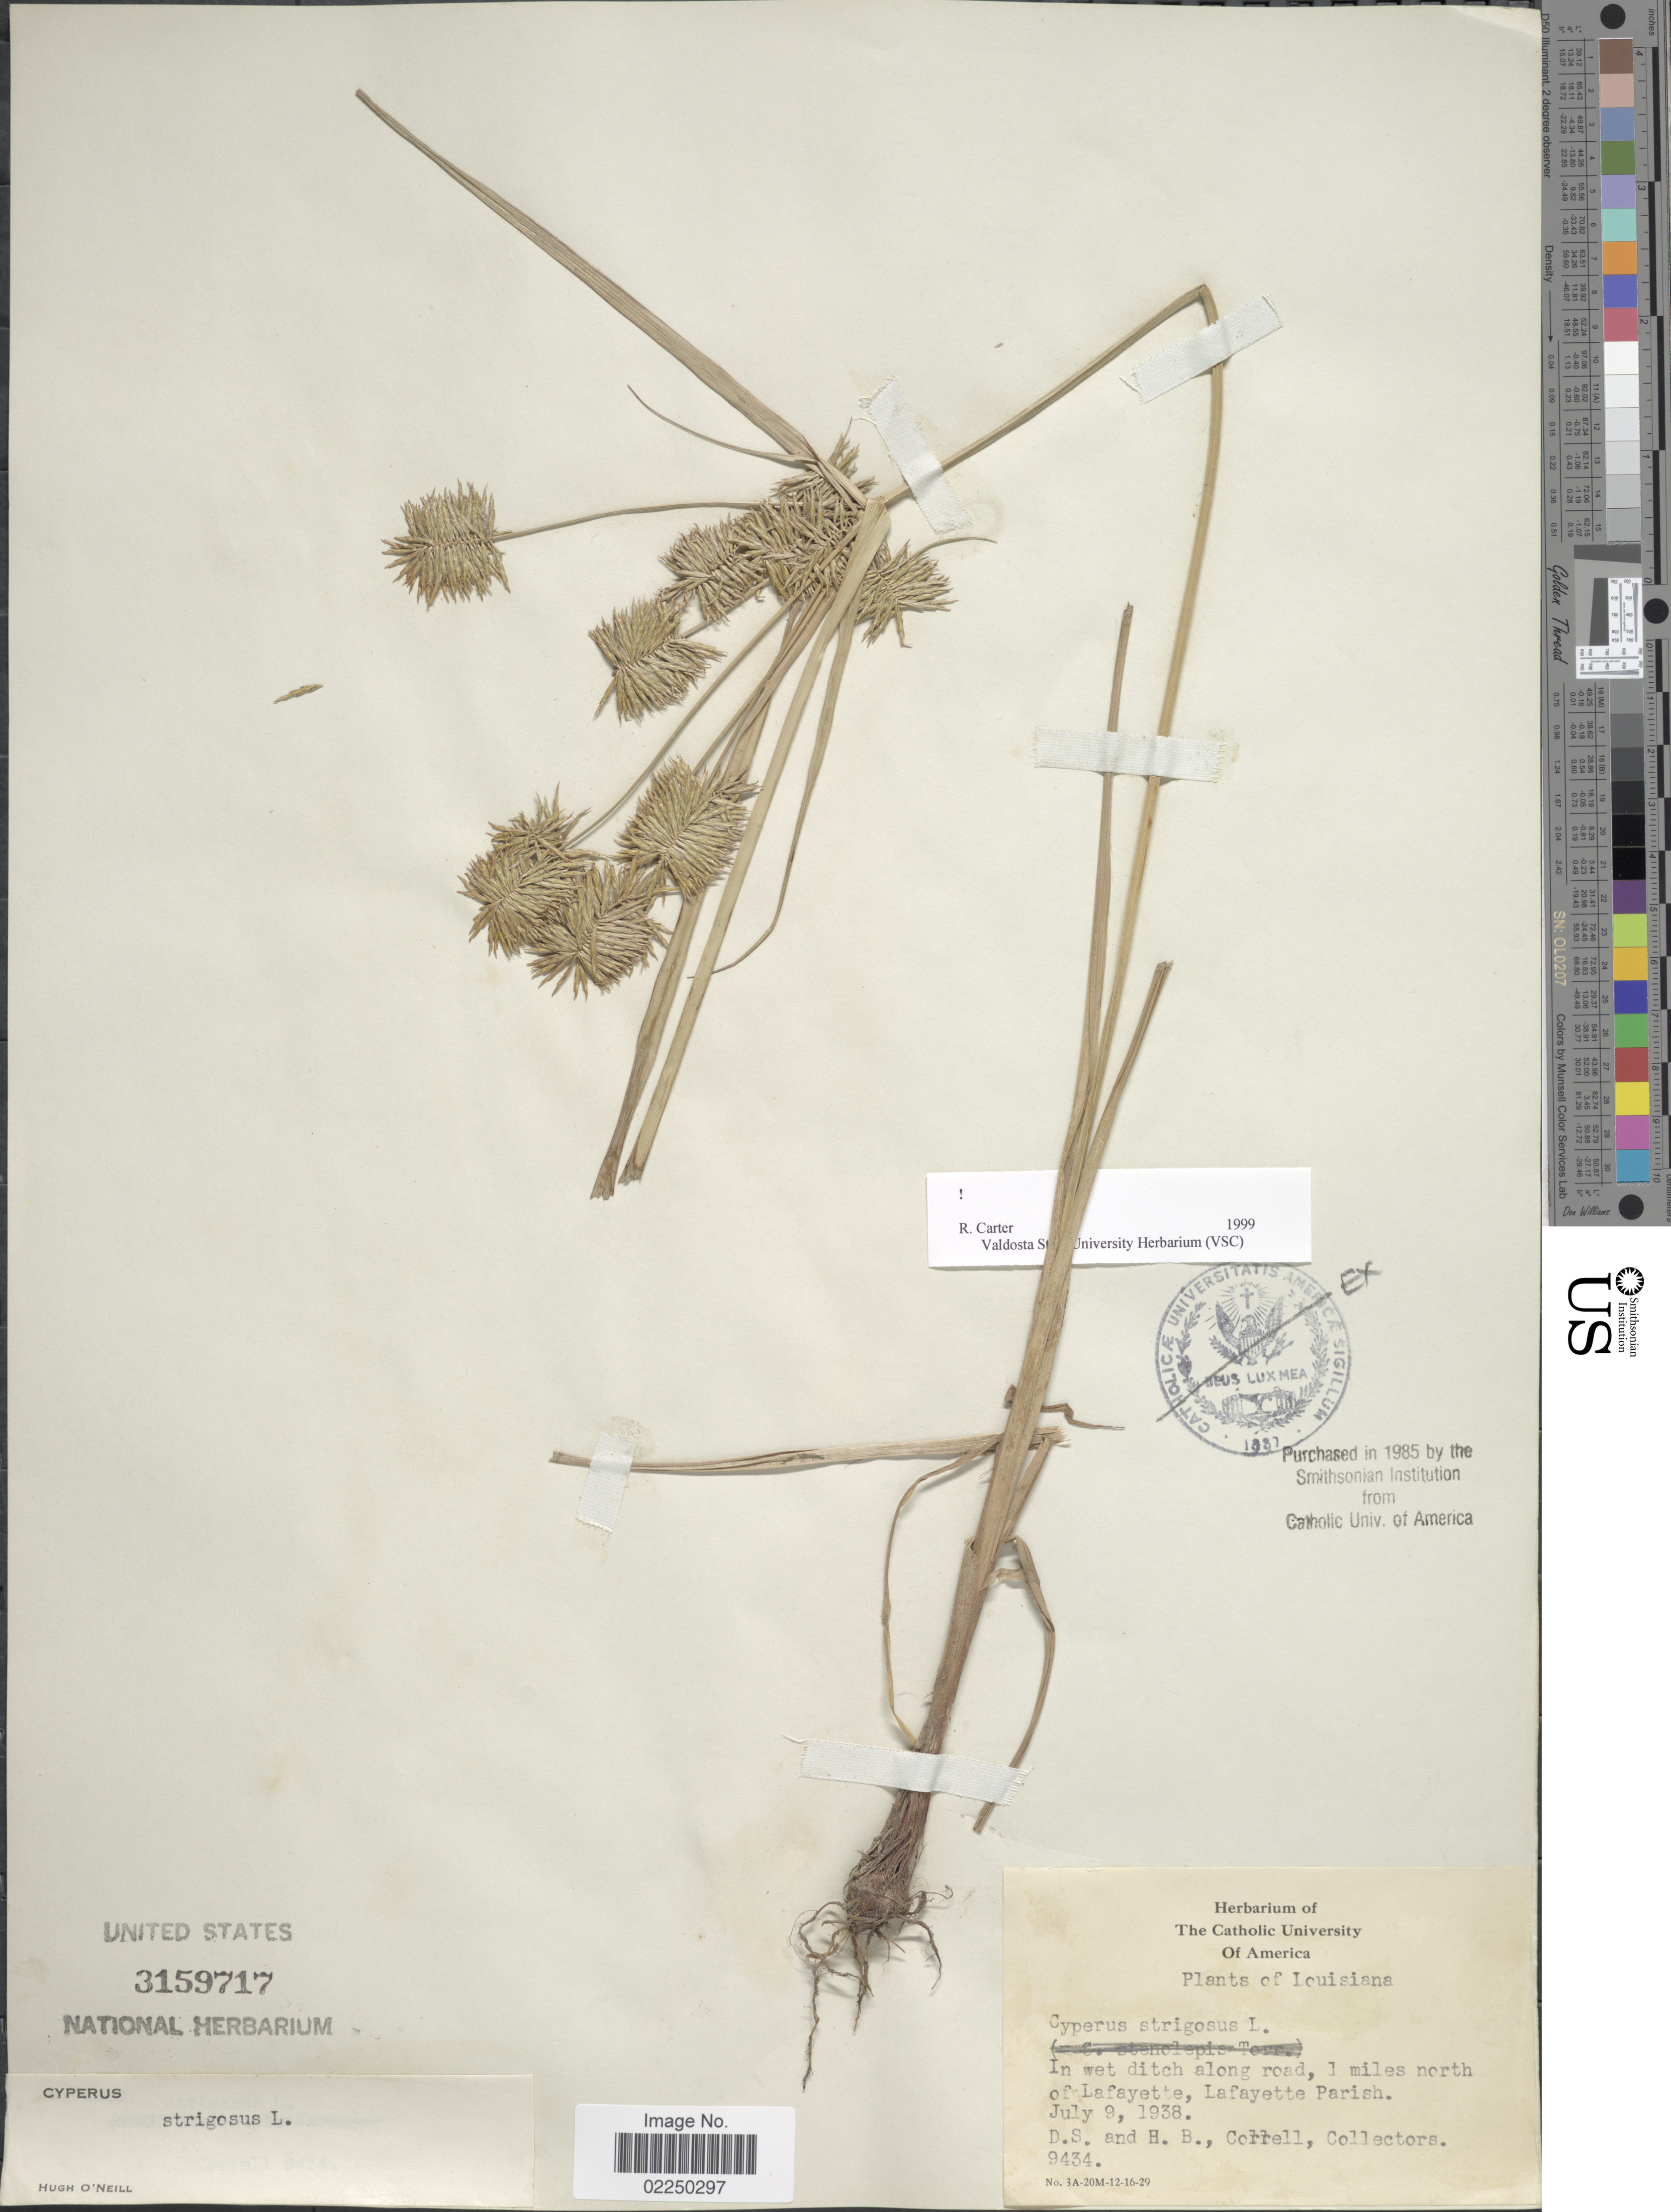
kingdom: Plantae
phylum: Tracheophyta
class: Liliopsida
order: Poales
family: Cyperaceae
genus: Cyperus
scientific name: Cyperus strigosus L.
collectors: D. S. Correll & H. Correll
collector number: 9434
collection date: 1938-07-09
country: United States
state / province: Louisiana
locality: In wet ditch along road, 1 miles north of Lafayette, Lafayette Parish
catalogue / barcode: US 3159717